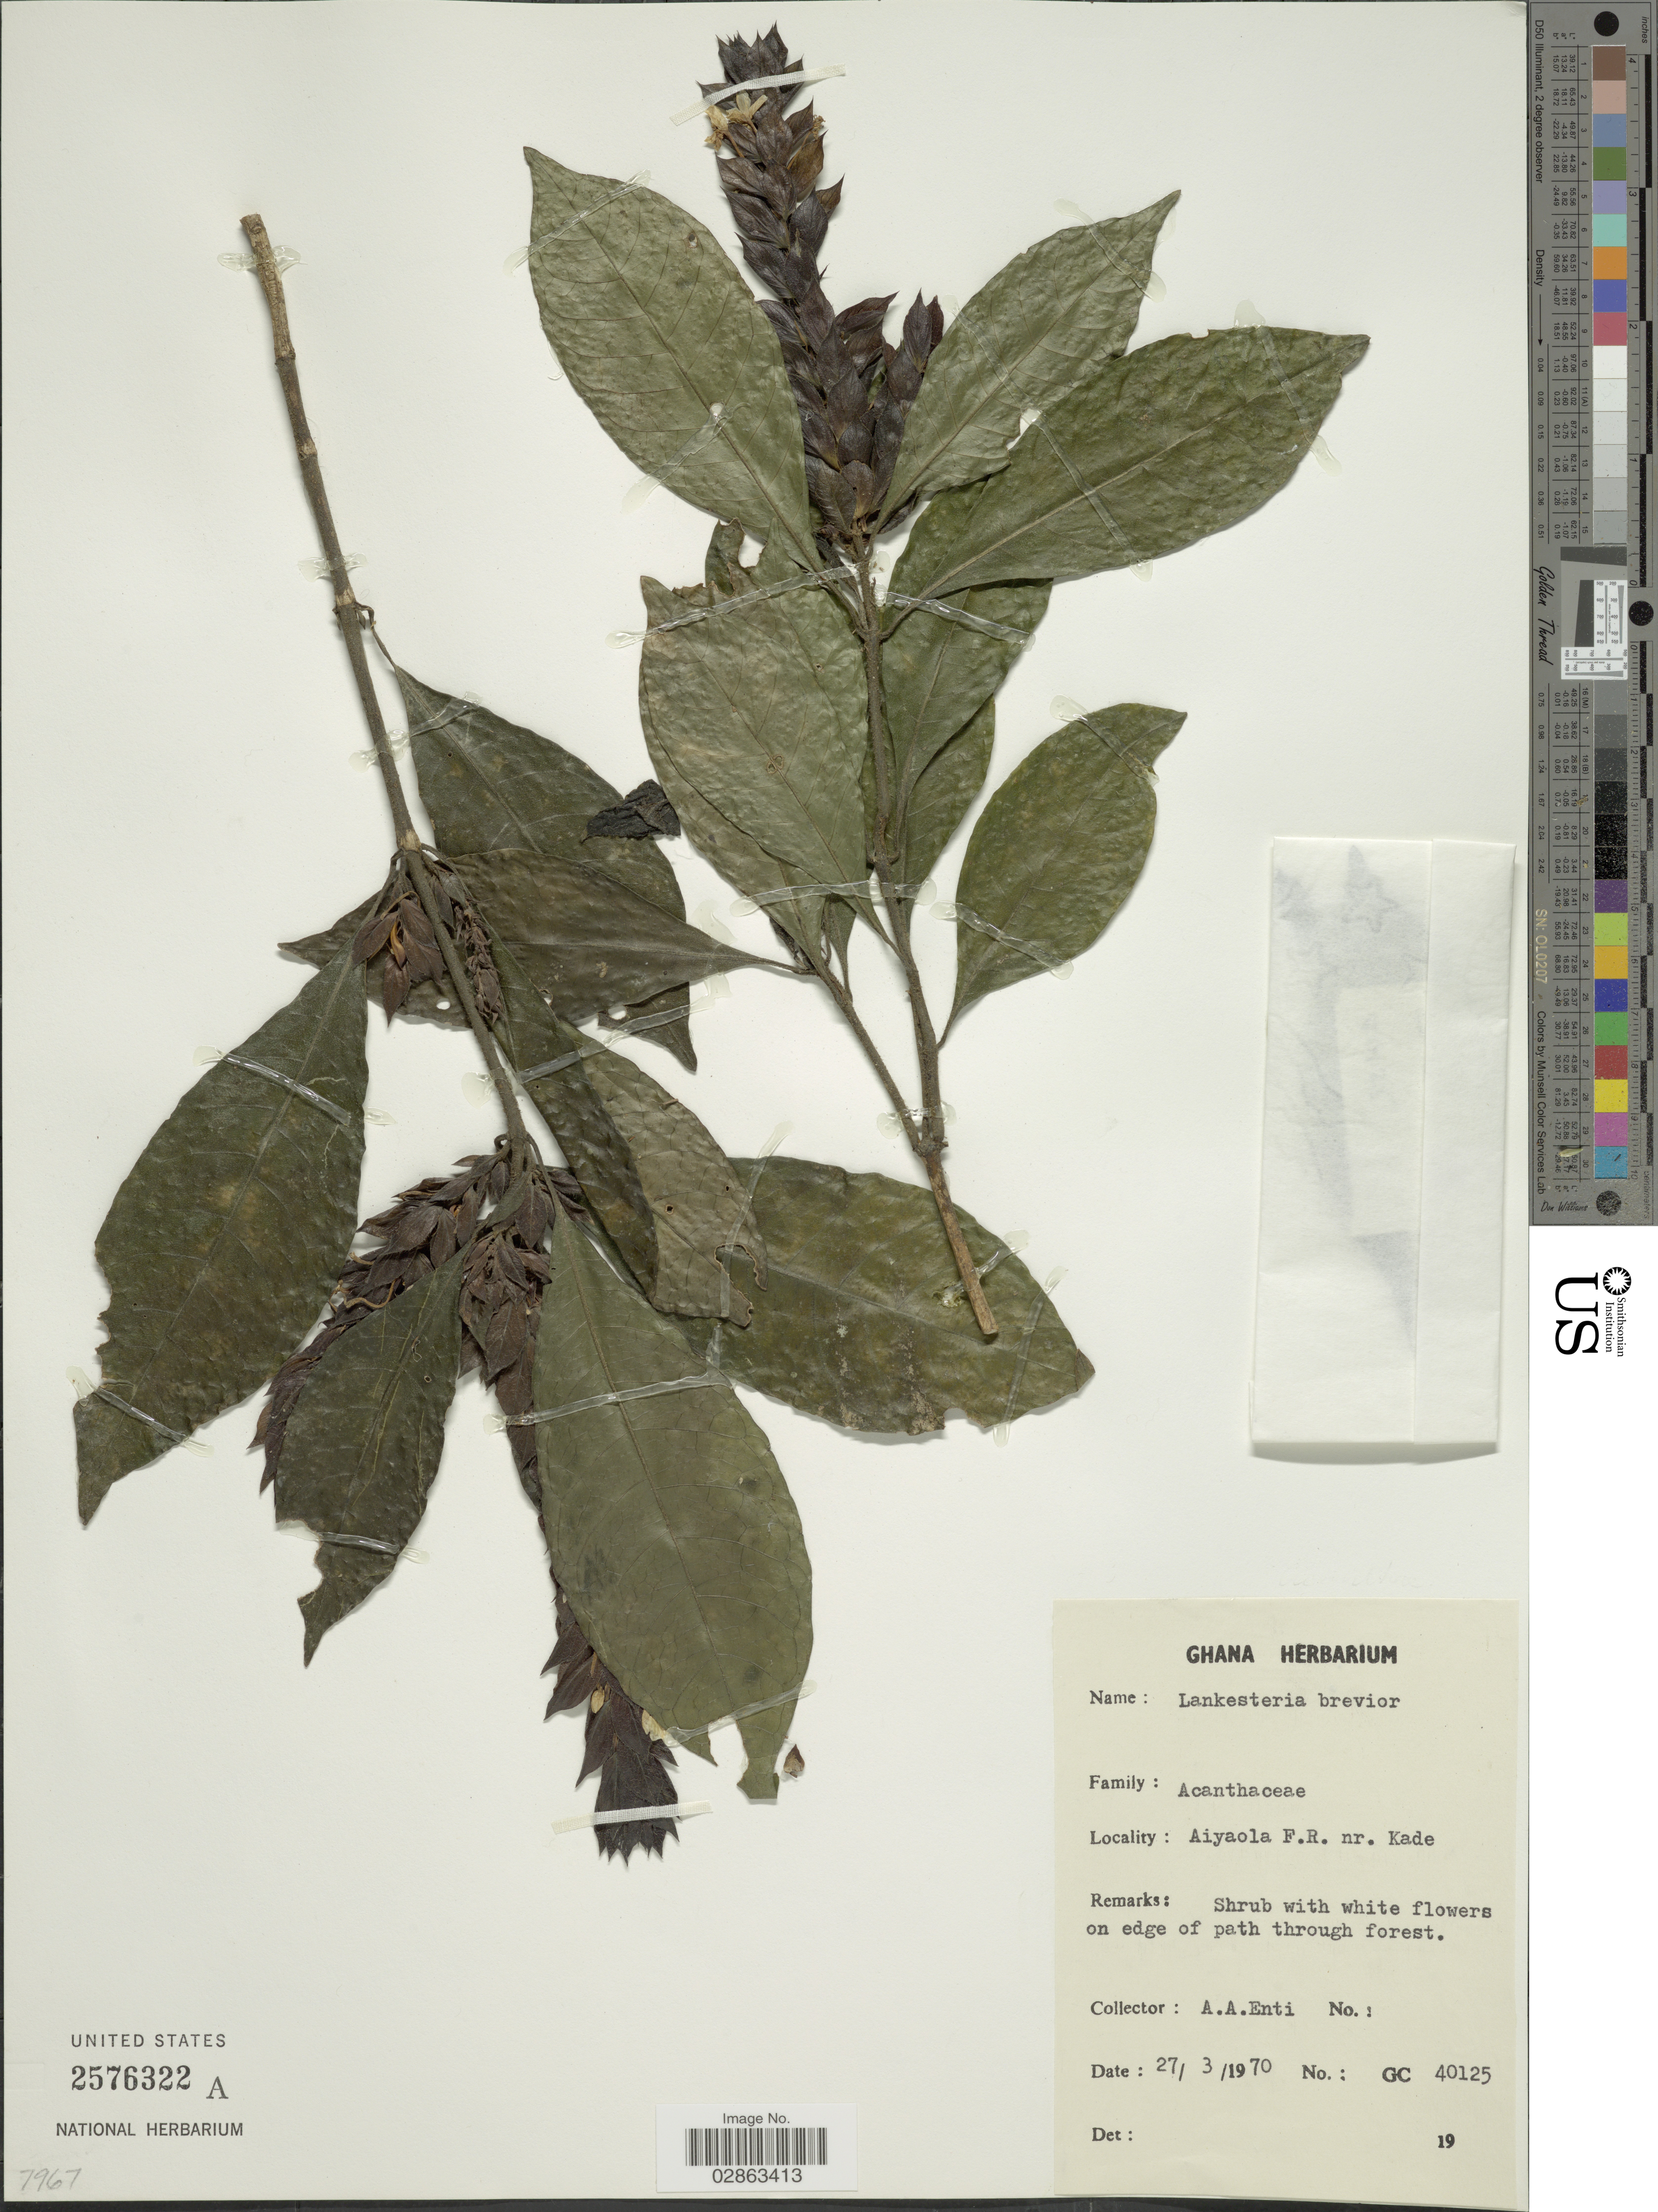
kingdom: Plantae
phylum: Tracheophyta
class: Magnoliopsida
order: Lamiales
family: Acanthaceae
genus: Lankesteria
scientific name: Lankesteria brevior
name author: C.B. Clarke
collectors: A. Enti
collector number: GC40125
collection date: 1970-03-27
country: Ghana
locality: Aiyaola F.R. nr. Kade.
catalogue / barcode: US 2576322A